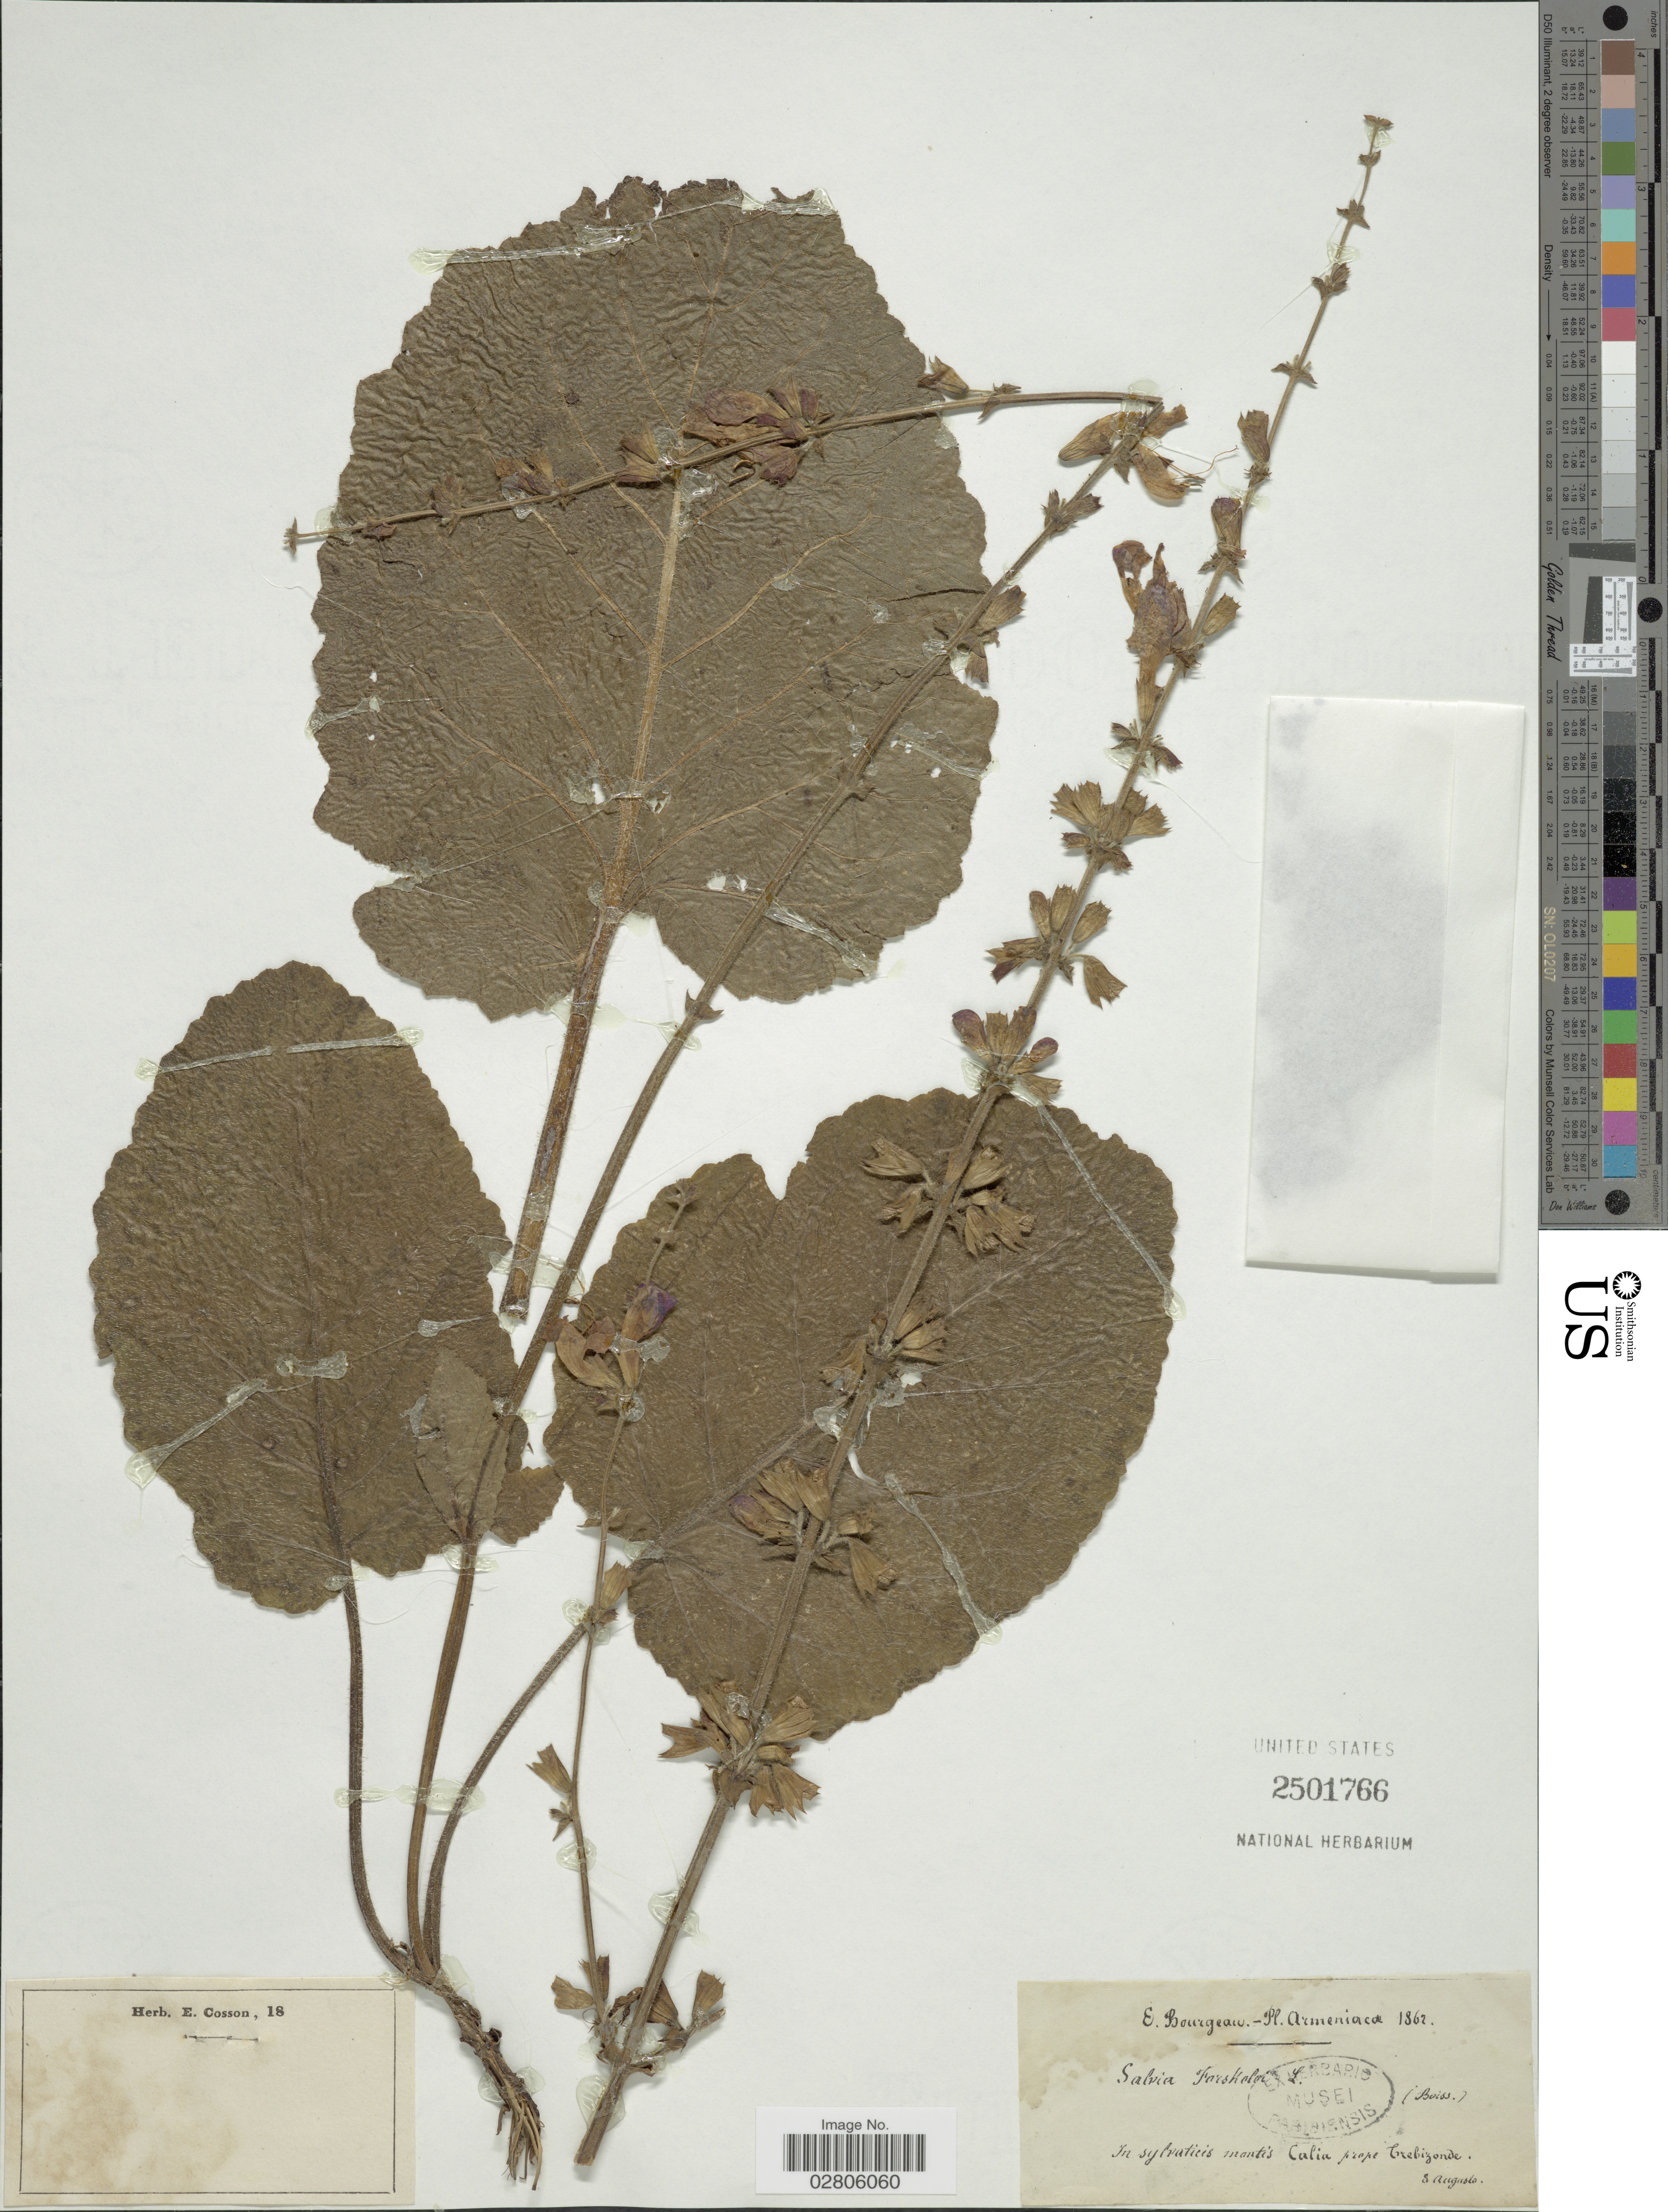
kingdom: Plantae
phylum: Tracheophyta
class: Magnoliopsida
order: Lamiales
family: Lamiaceae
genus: Salvia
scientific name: Salvia forskohlei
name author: L.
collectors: E. Bourgeau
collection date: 1862-08-08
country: Turkey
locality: In sylvaticis montis Calia prope Trebizonde.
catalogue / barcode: US 2501766